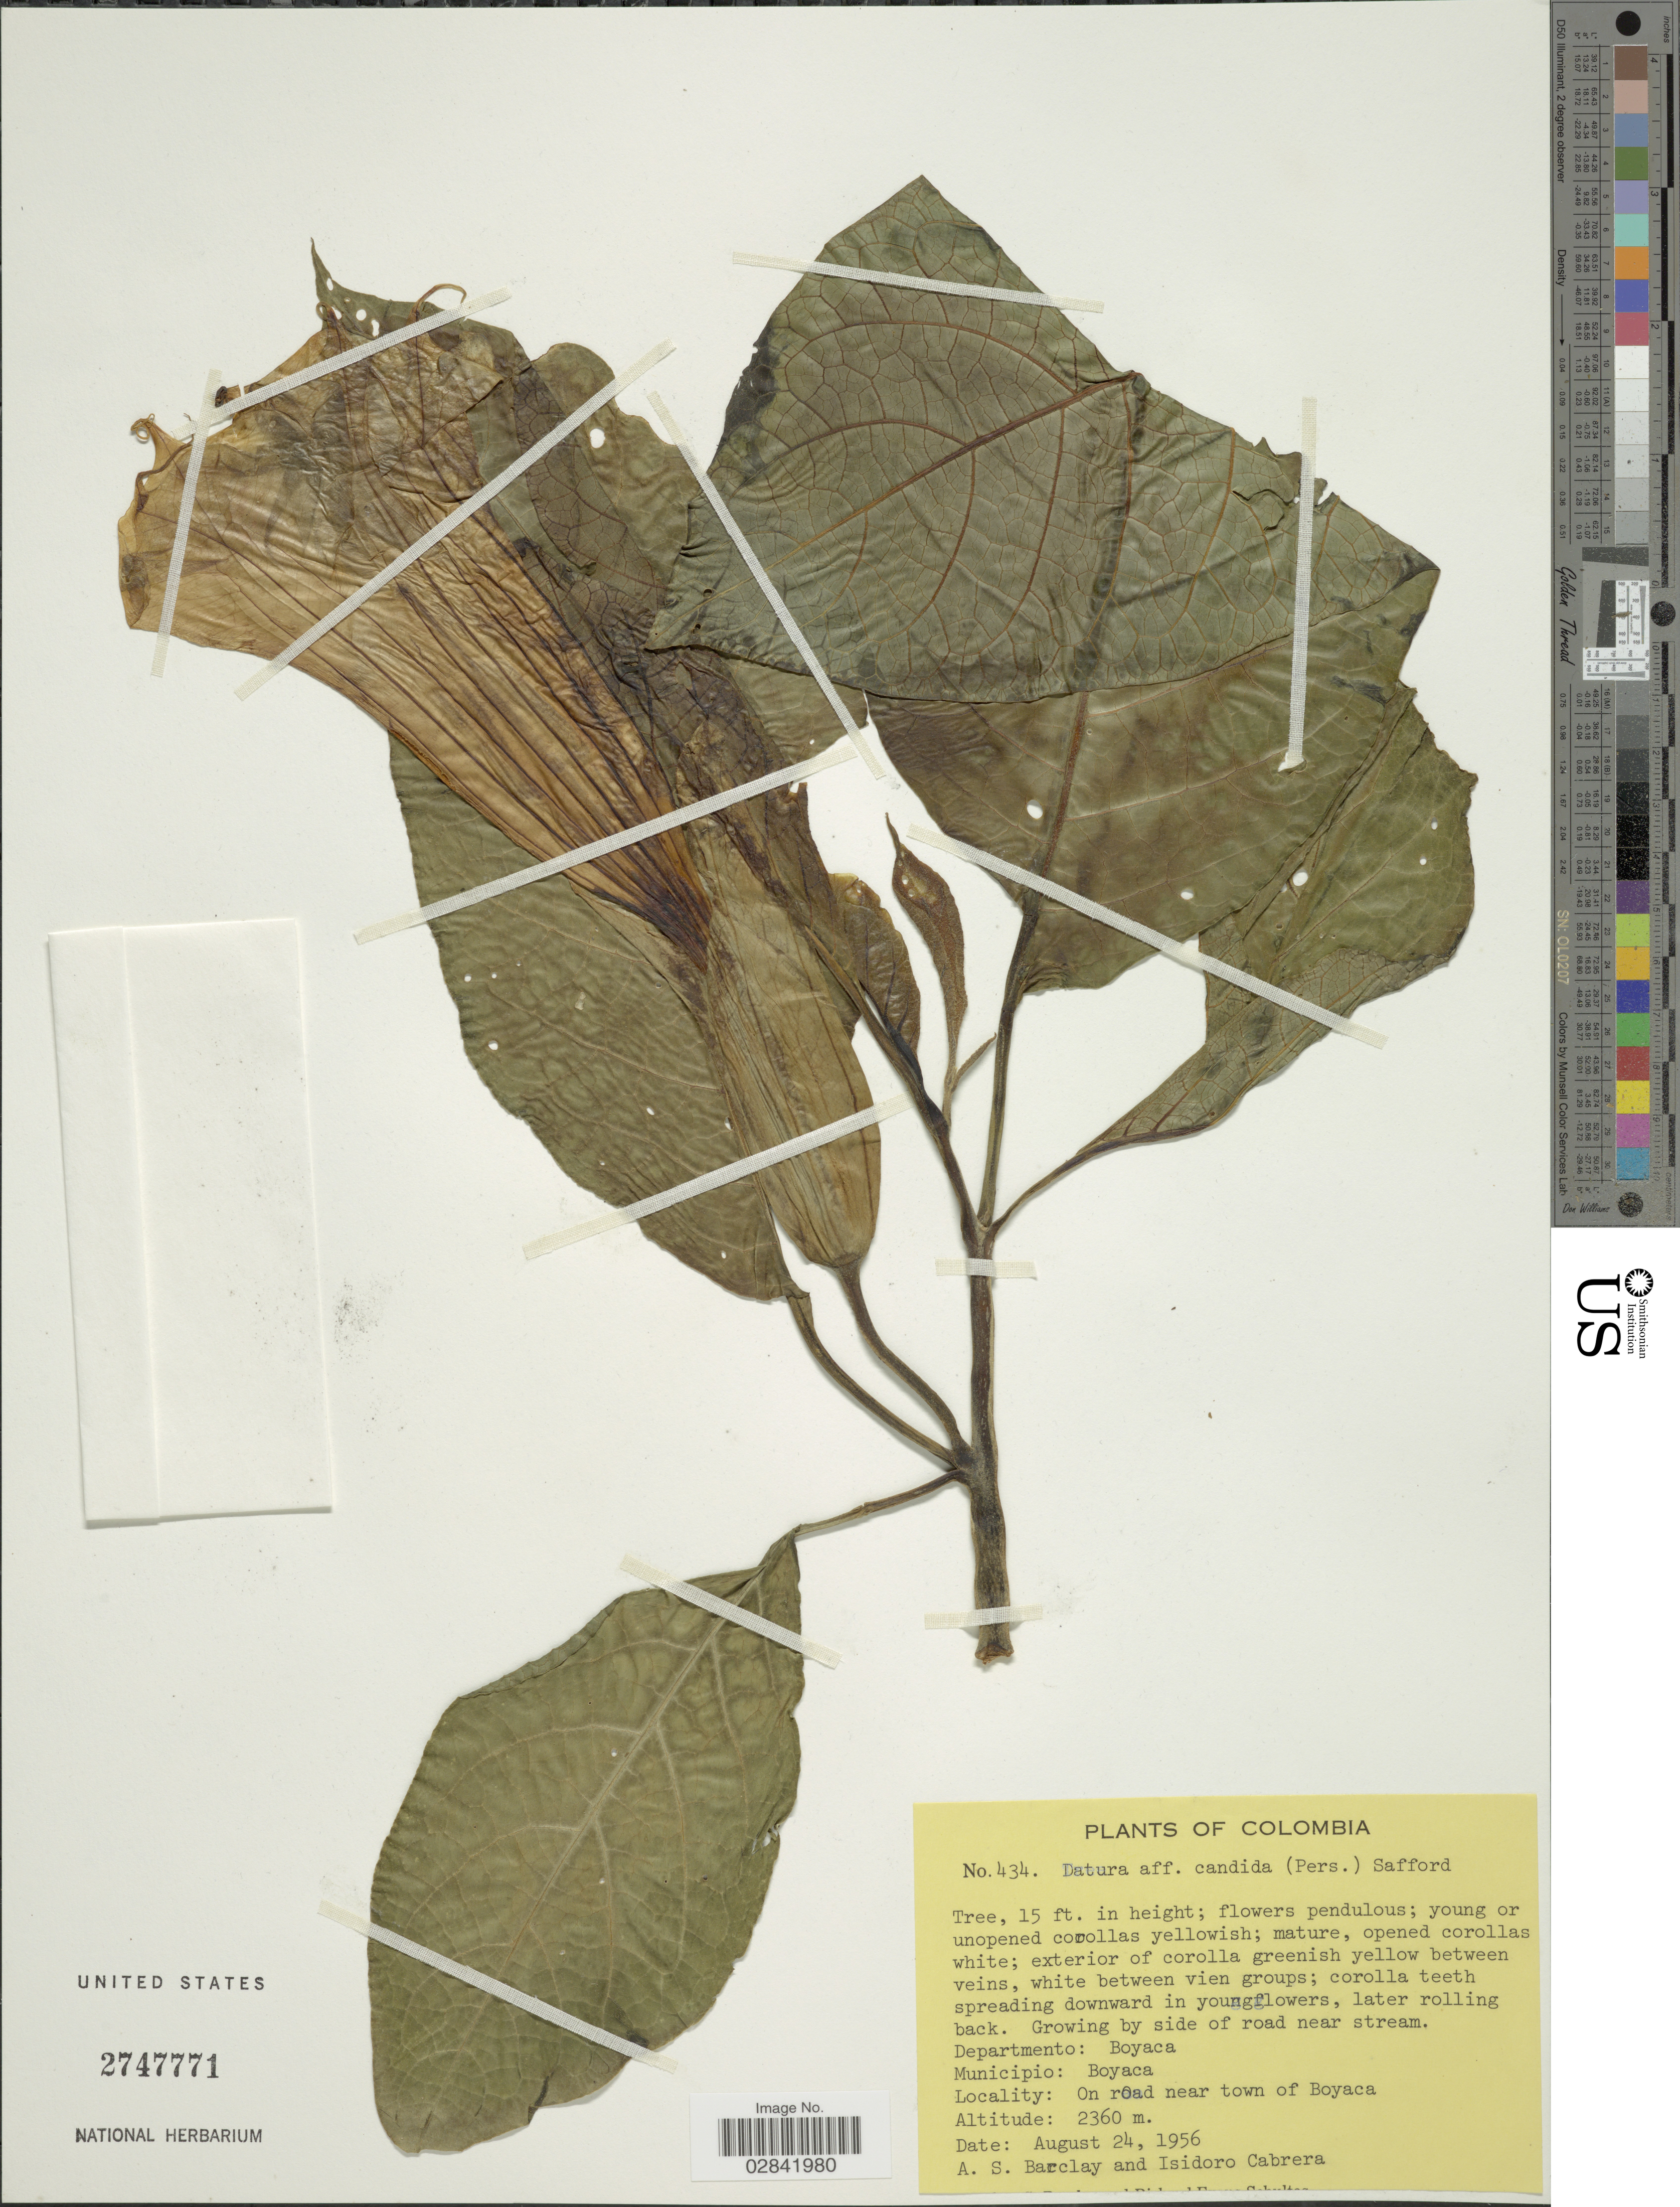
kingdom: Plantae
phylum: Tracheophyta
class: Magnoliopsida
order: Solanales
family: Solanaceae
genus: Brugmansia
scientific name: Brugmansia x candida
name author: Pers.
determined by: (US) Smithsonian Institution - National Museum of Natural History - Department of Botany (UNITED STATES)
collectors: A. S. Barclay & I. Cabrera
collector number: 434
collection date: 1956-08-24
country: Colombia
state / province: Boyacá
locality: Departmento: Boyaca. Municipio: Boyaca. On road near town of Boyaca.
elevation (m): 2360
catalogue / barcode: US 2747771